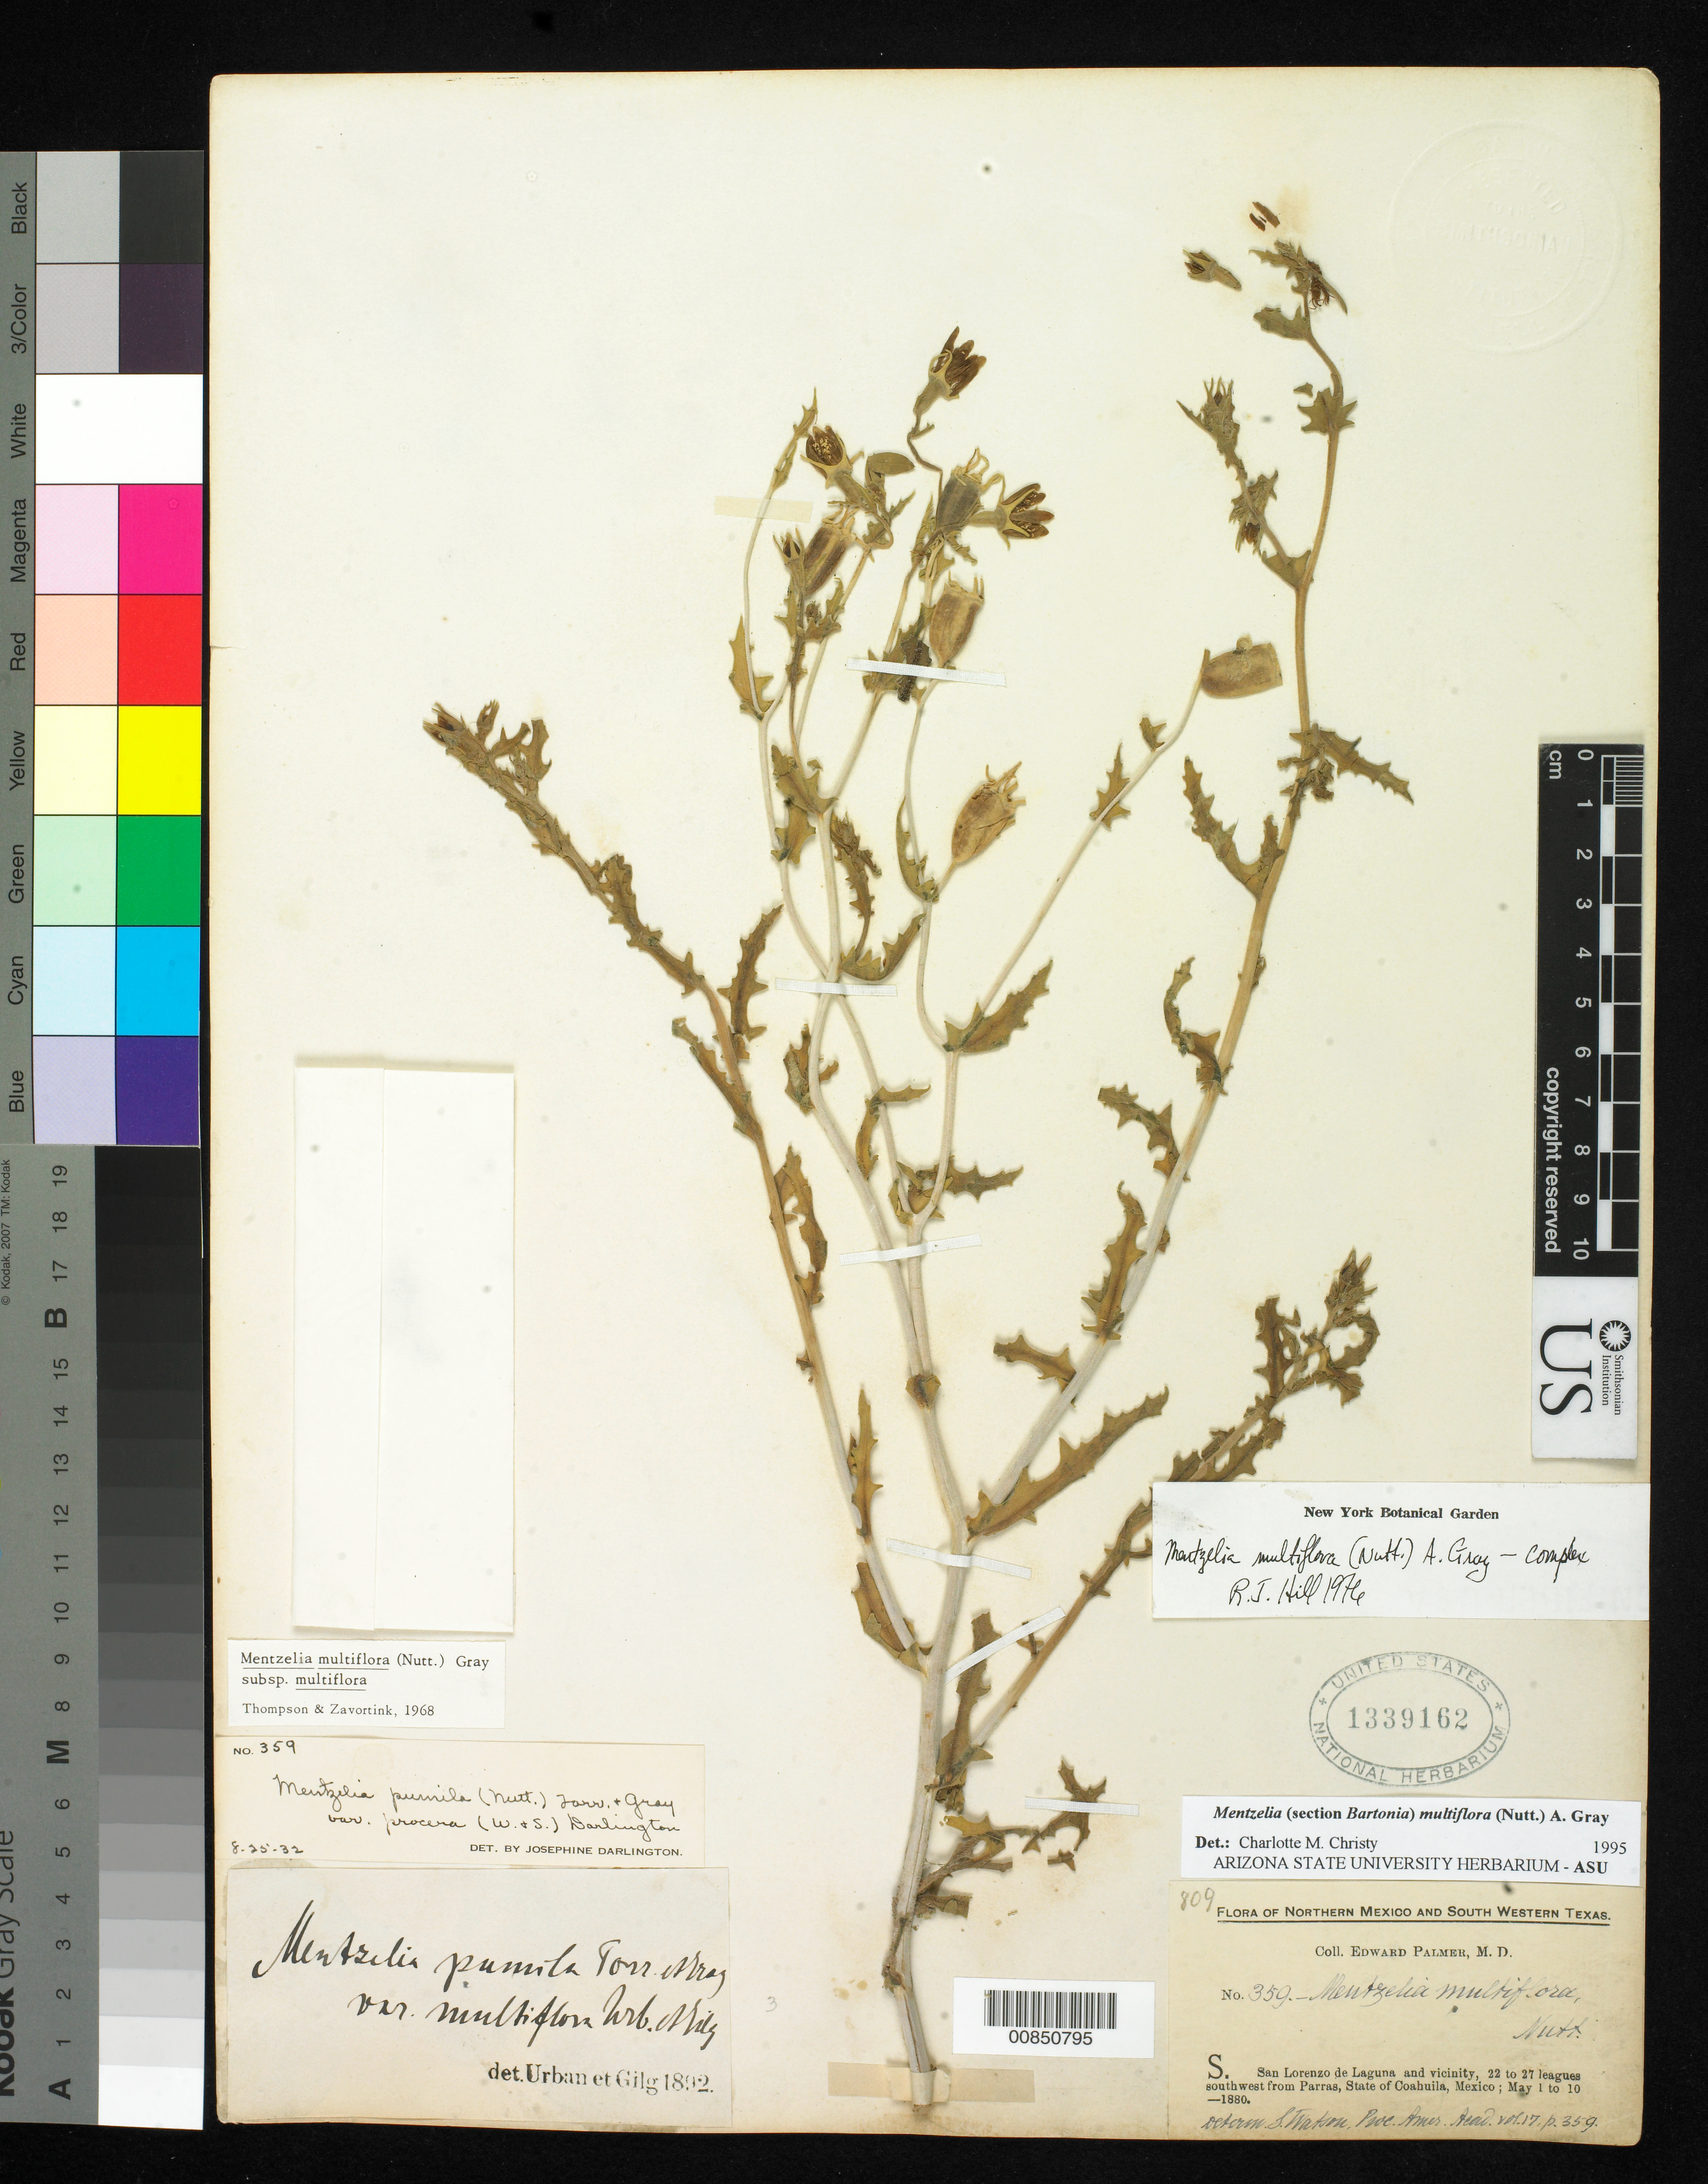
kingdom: Plantae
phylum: Tracheophyta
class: Magnoliopsida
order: Cornales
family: Loasaceae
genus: Mentzelia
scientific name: Mentzelia multiflora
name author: (Nutt.) A. Gray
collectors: E. Palmer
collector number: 359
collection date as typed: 01 May 1880 to 10 May 1880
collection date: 1880-05-01/1880-05-10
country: Mexico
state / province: Coahuila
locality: S. San Lorenzo de Laguna and vicinity, 22 to 27 leagues southwest from Parras, Coahuila.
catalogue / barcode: US 1339162